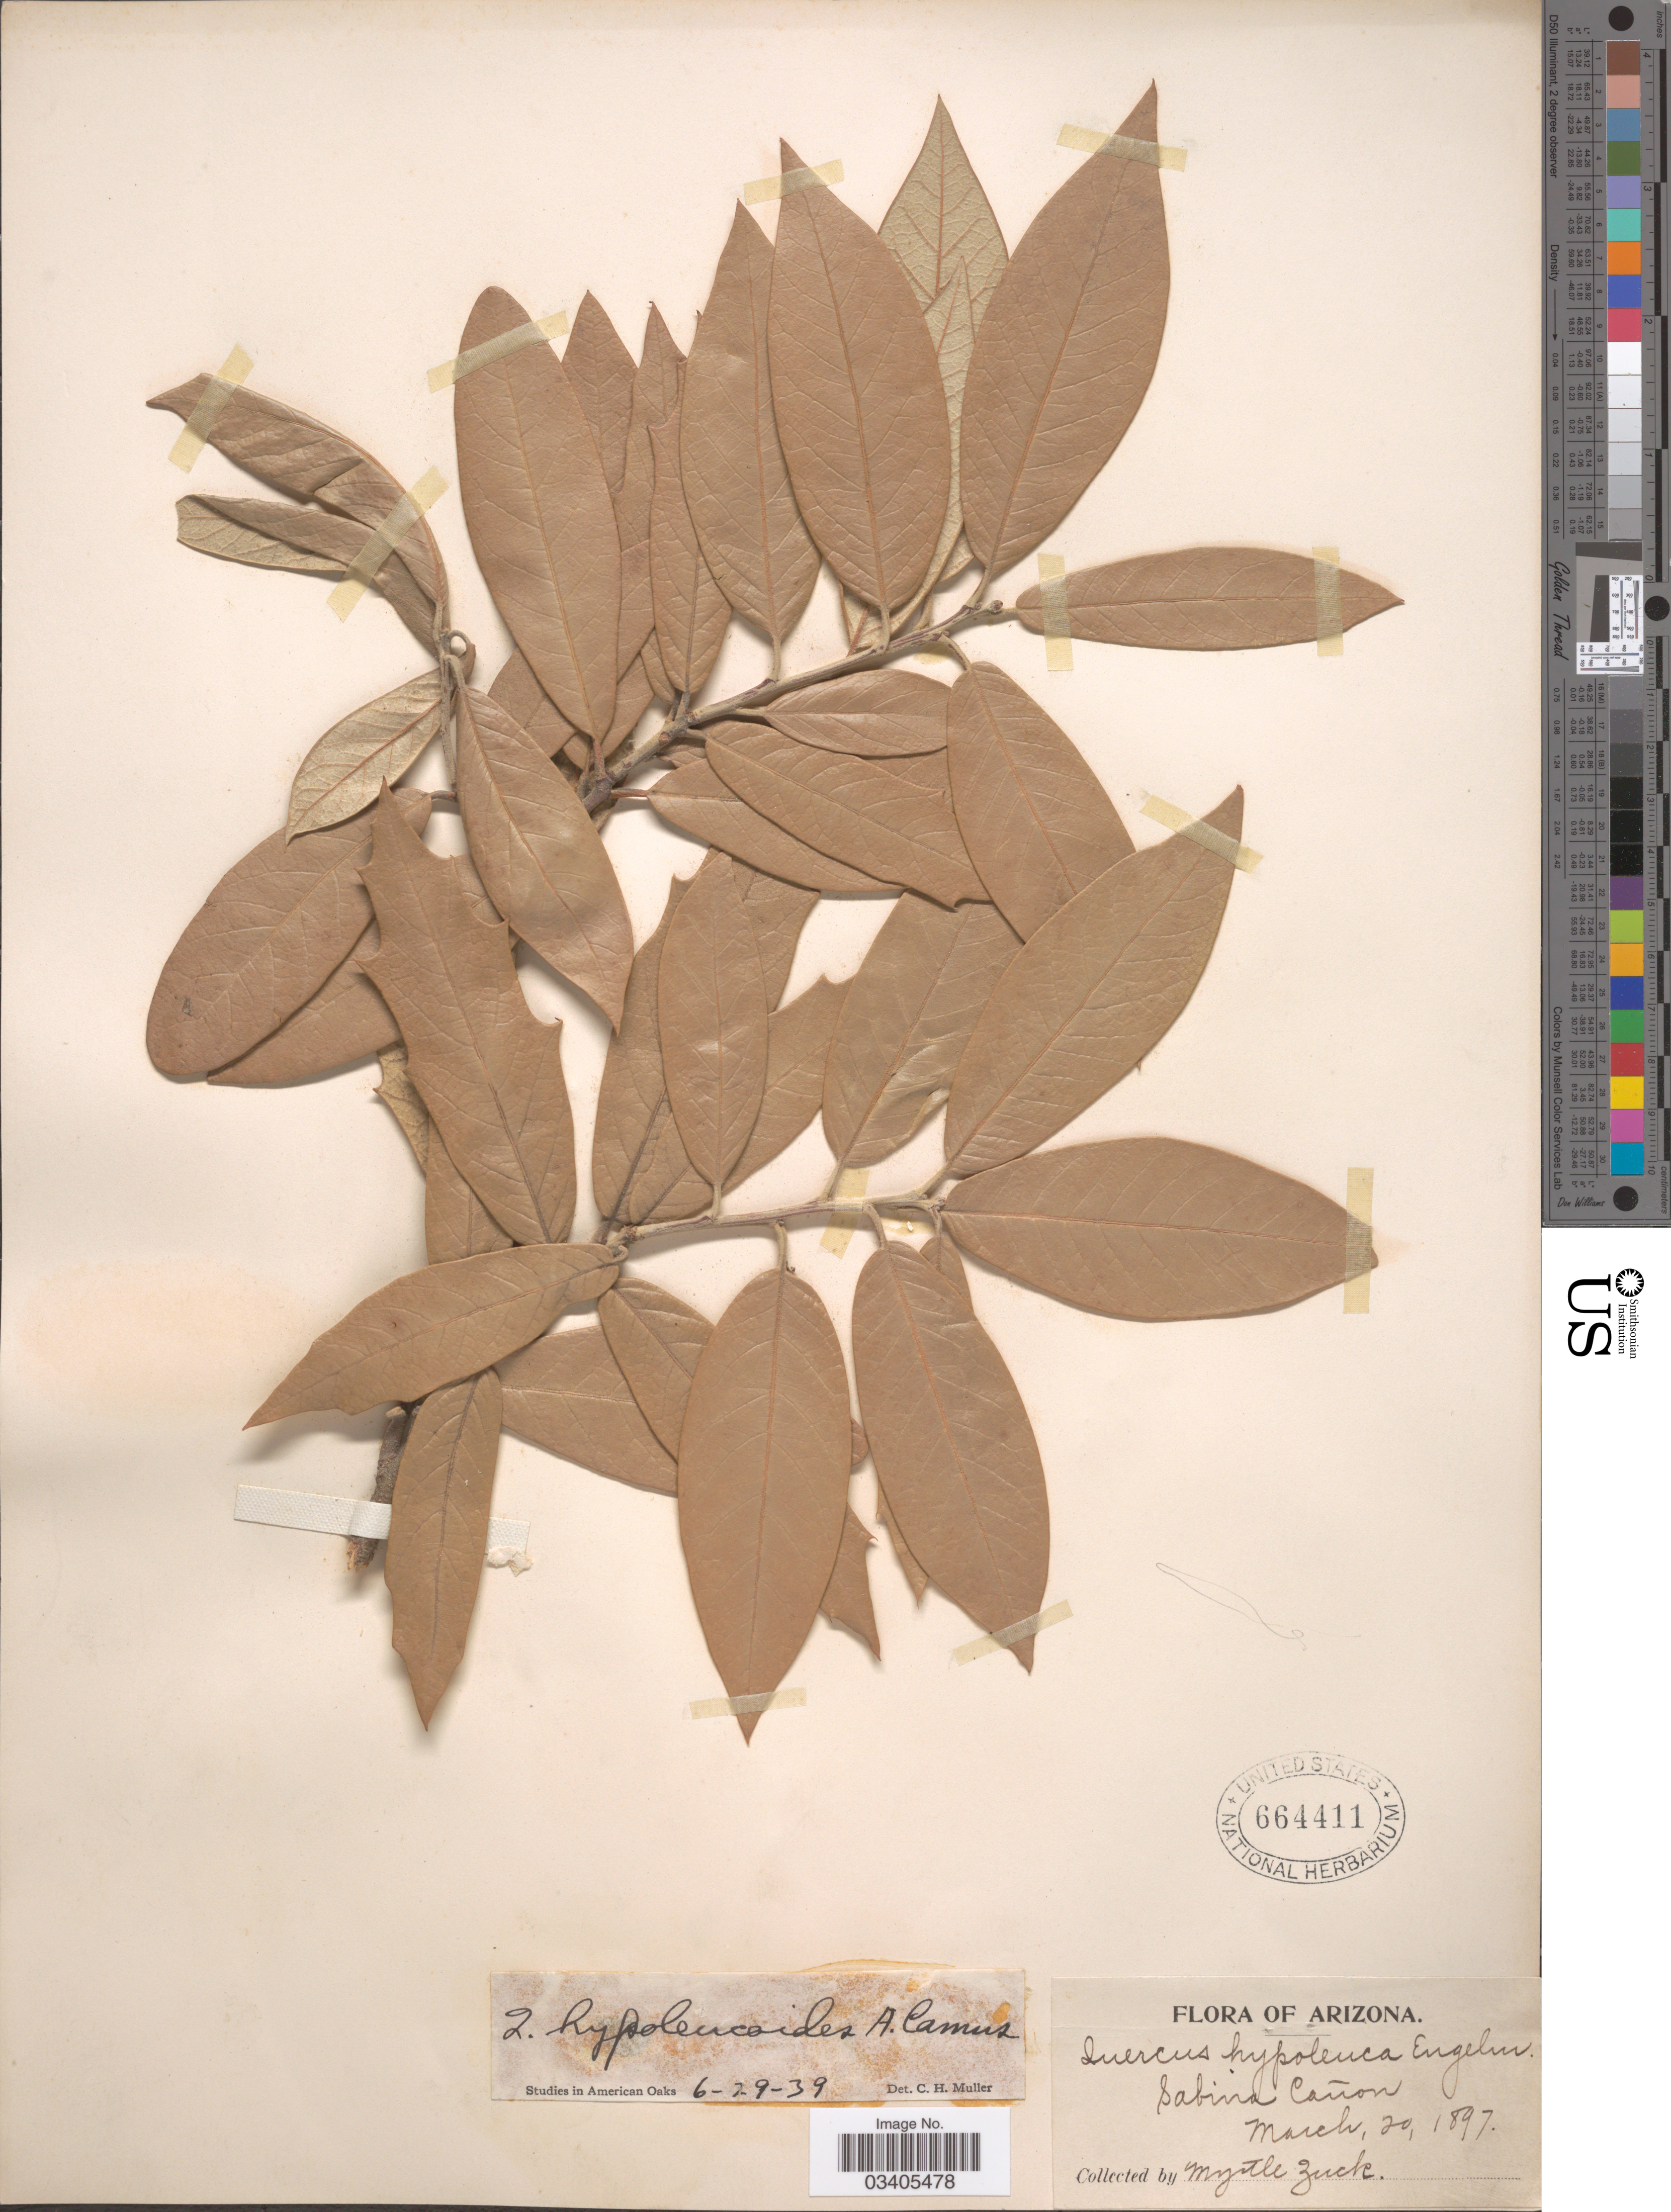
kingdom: Plantae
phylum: Tracheophyta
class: Magnoliopsida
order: Fagales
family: Fagaceae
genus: Quercus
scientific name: Quercus hypoleucoides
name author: A. Camus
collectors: M. Zuck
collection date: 1897-03-20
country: United States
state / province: Arizona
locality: Sabina Cañon.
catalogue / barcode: US 664411